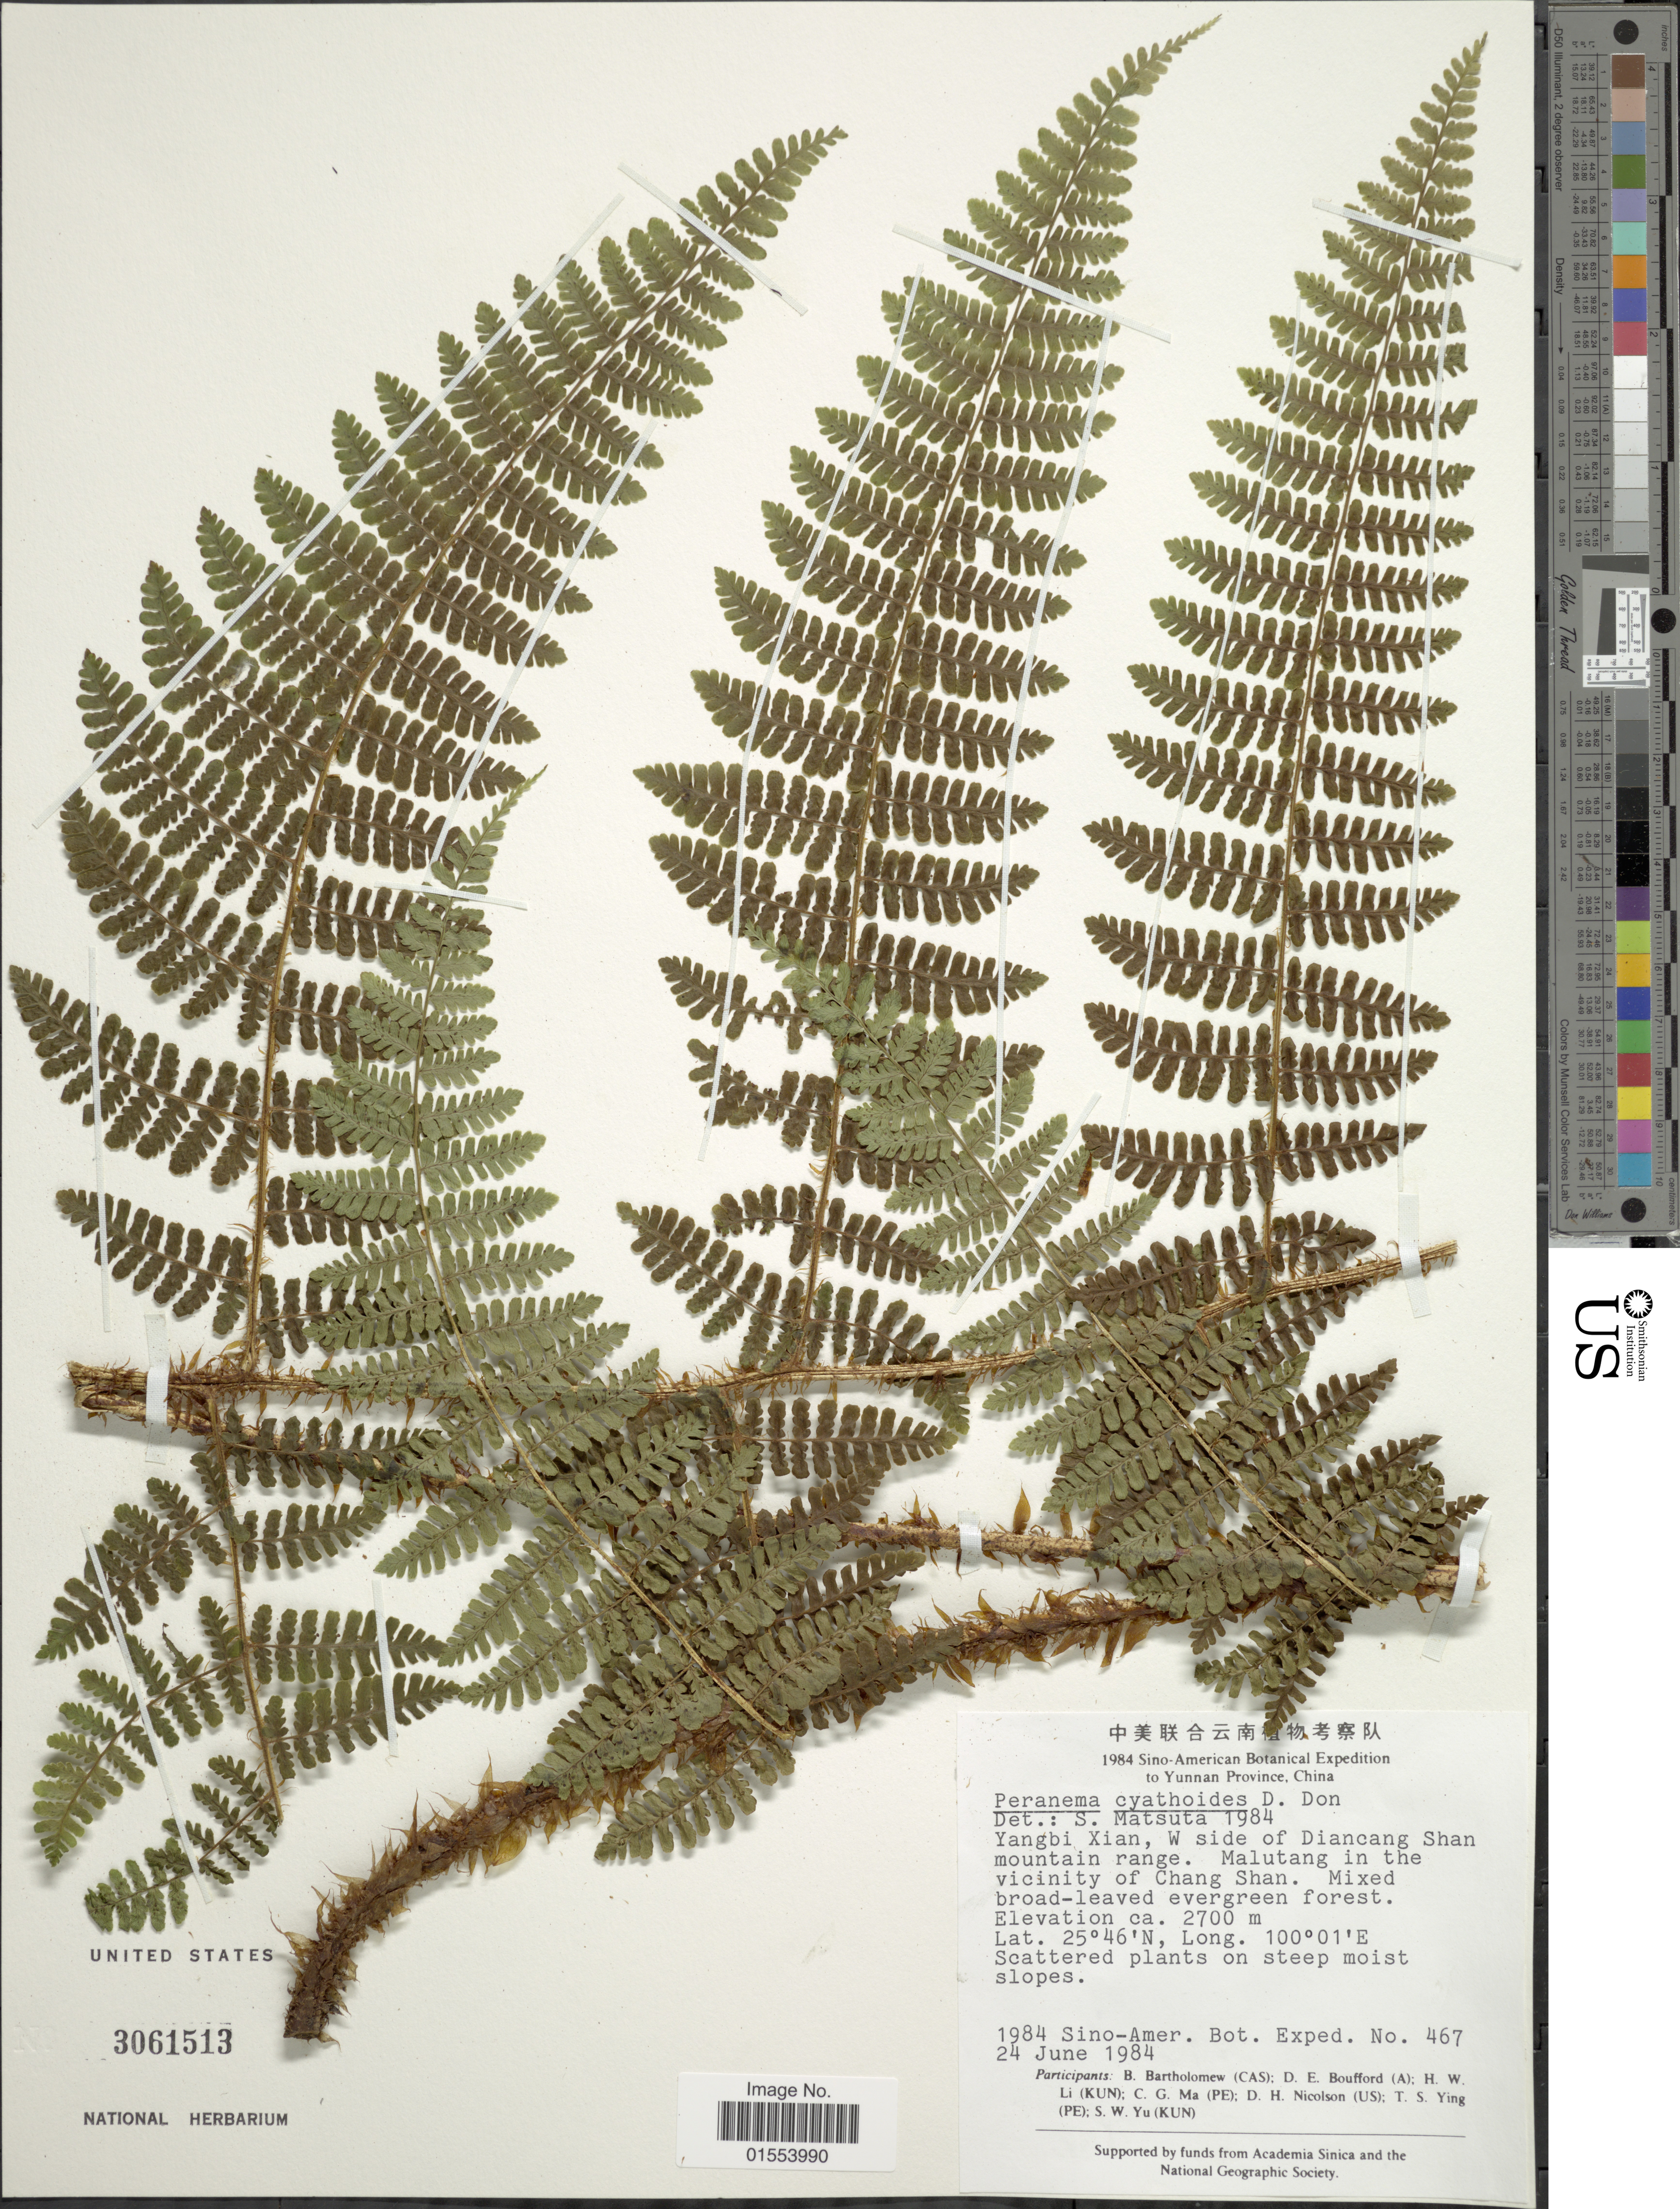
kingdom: Plantae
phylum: Tracheophyta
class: Polypodiopsida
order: Polypodiales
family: Dryopteridaceae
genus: Dryopteris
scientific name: Dryopteris cyatheoides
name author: (Kaulf.) Kuntze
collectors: Sino-Amer. Bot. Exped. 1984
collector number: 467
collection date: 1984-06-24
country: China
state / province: Yunnan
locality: Yunnan Province, China. Yangbi Xian, W side of Diancang Shan mountain range. Malutang in the vicinity of Chang Shan.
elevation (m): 2700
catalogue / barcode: US 3061513